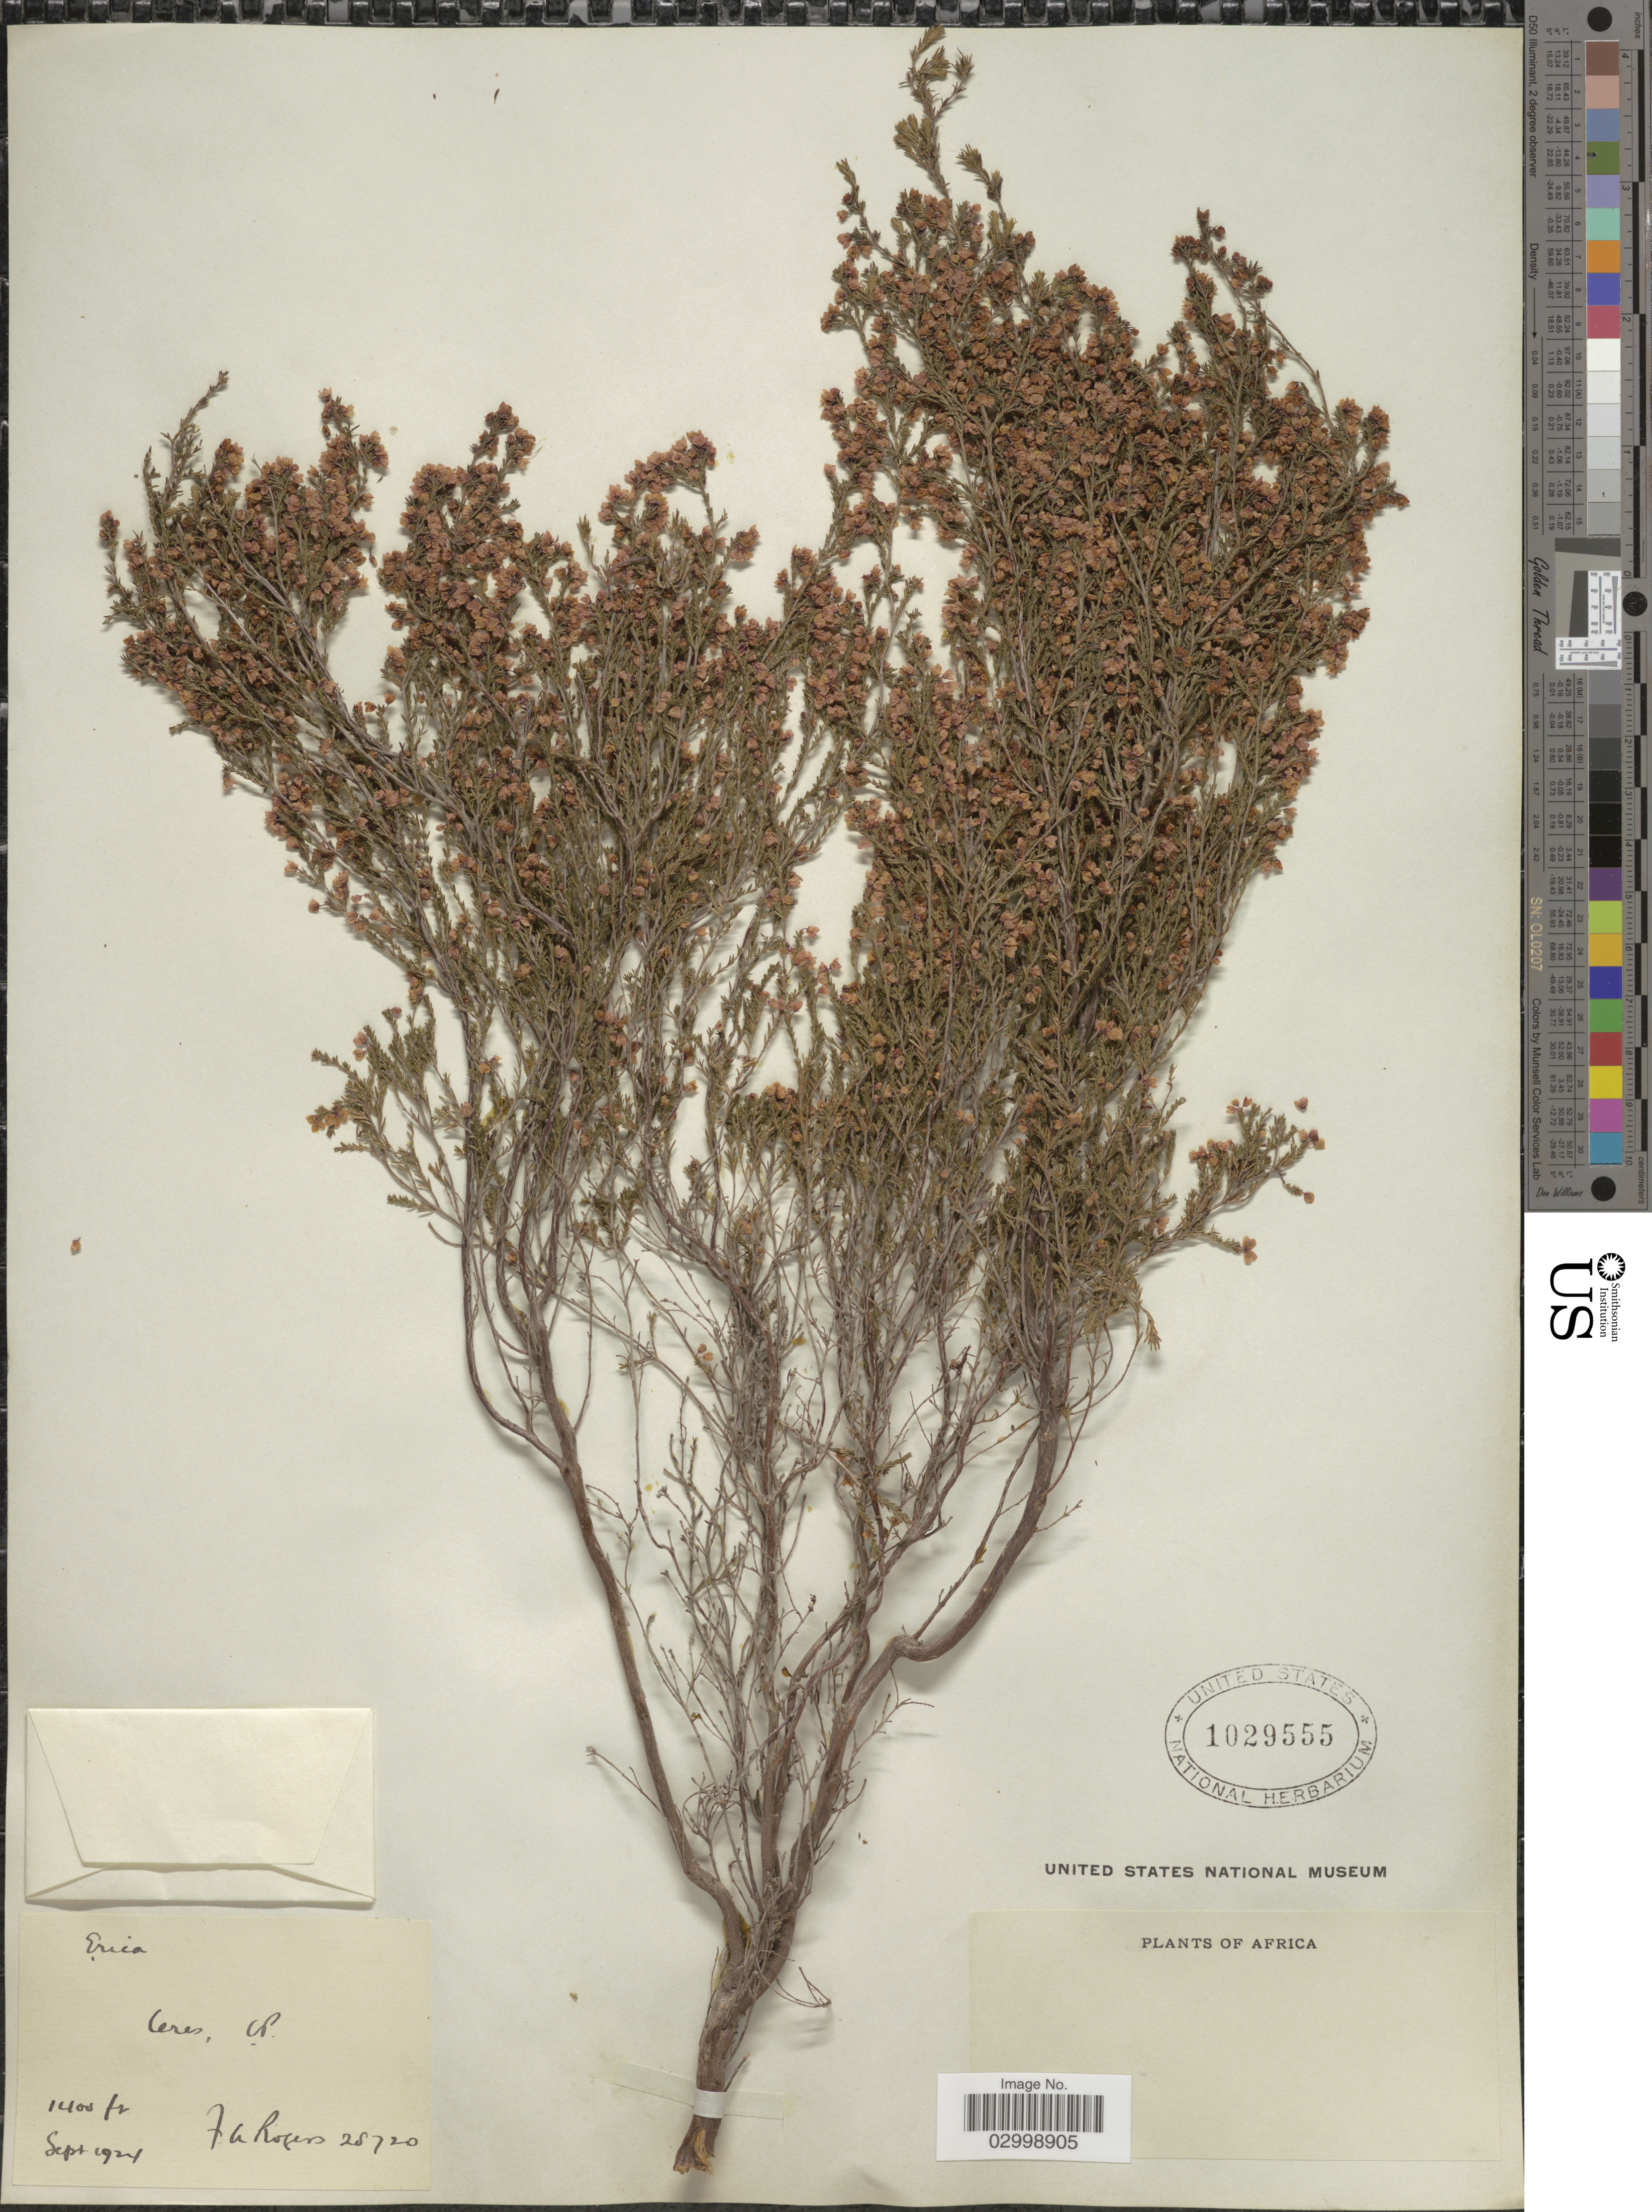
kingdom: Plantae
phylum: Tracheophyta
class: Magnoliopsida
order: Ericales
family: Ericaceae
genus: Erica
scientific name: Erica sp.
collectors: F. A. Rogers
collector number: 28720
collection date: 1924-09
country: South Africa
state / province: Western Cape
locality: Ceres, C.P.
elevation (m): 427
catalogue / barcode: US 1029555